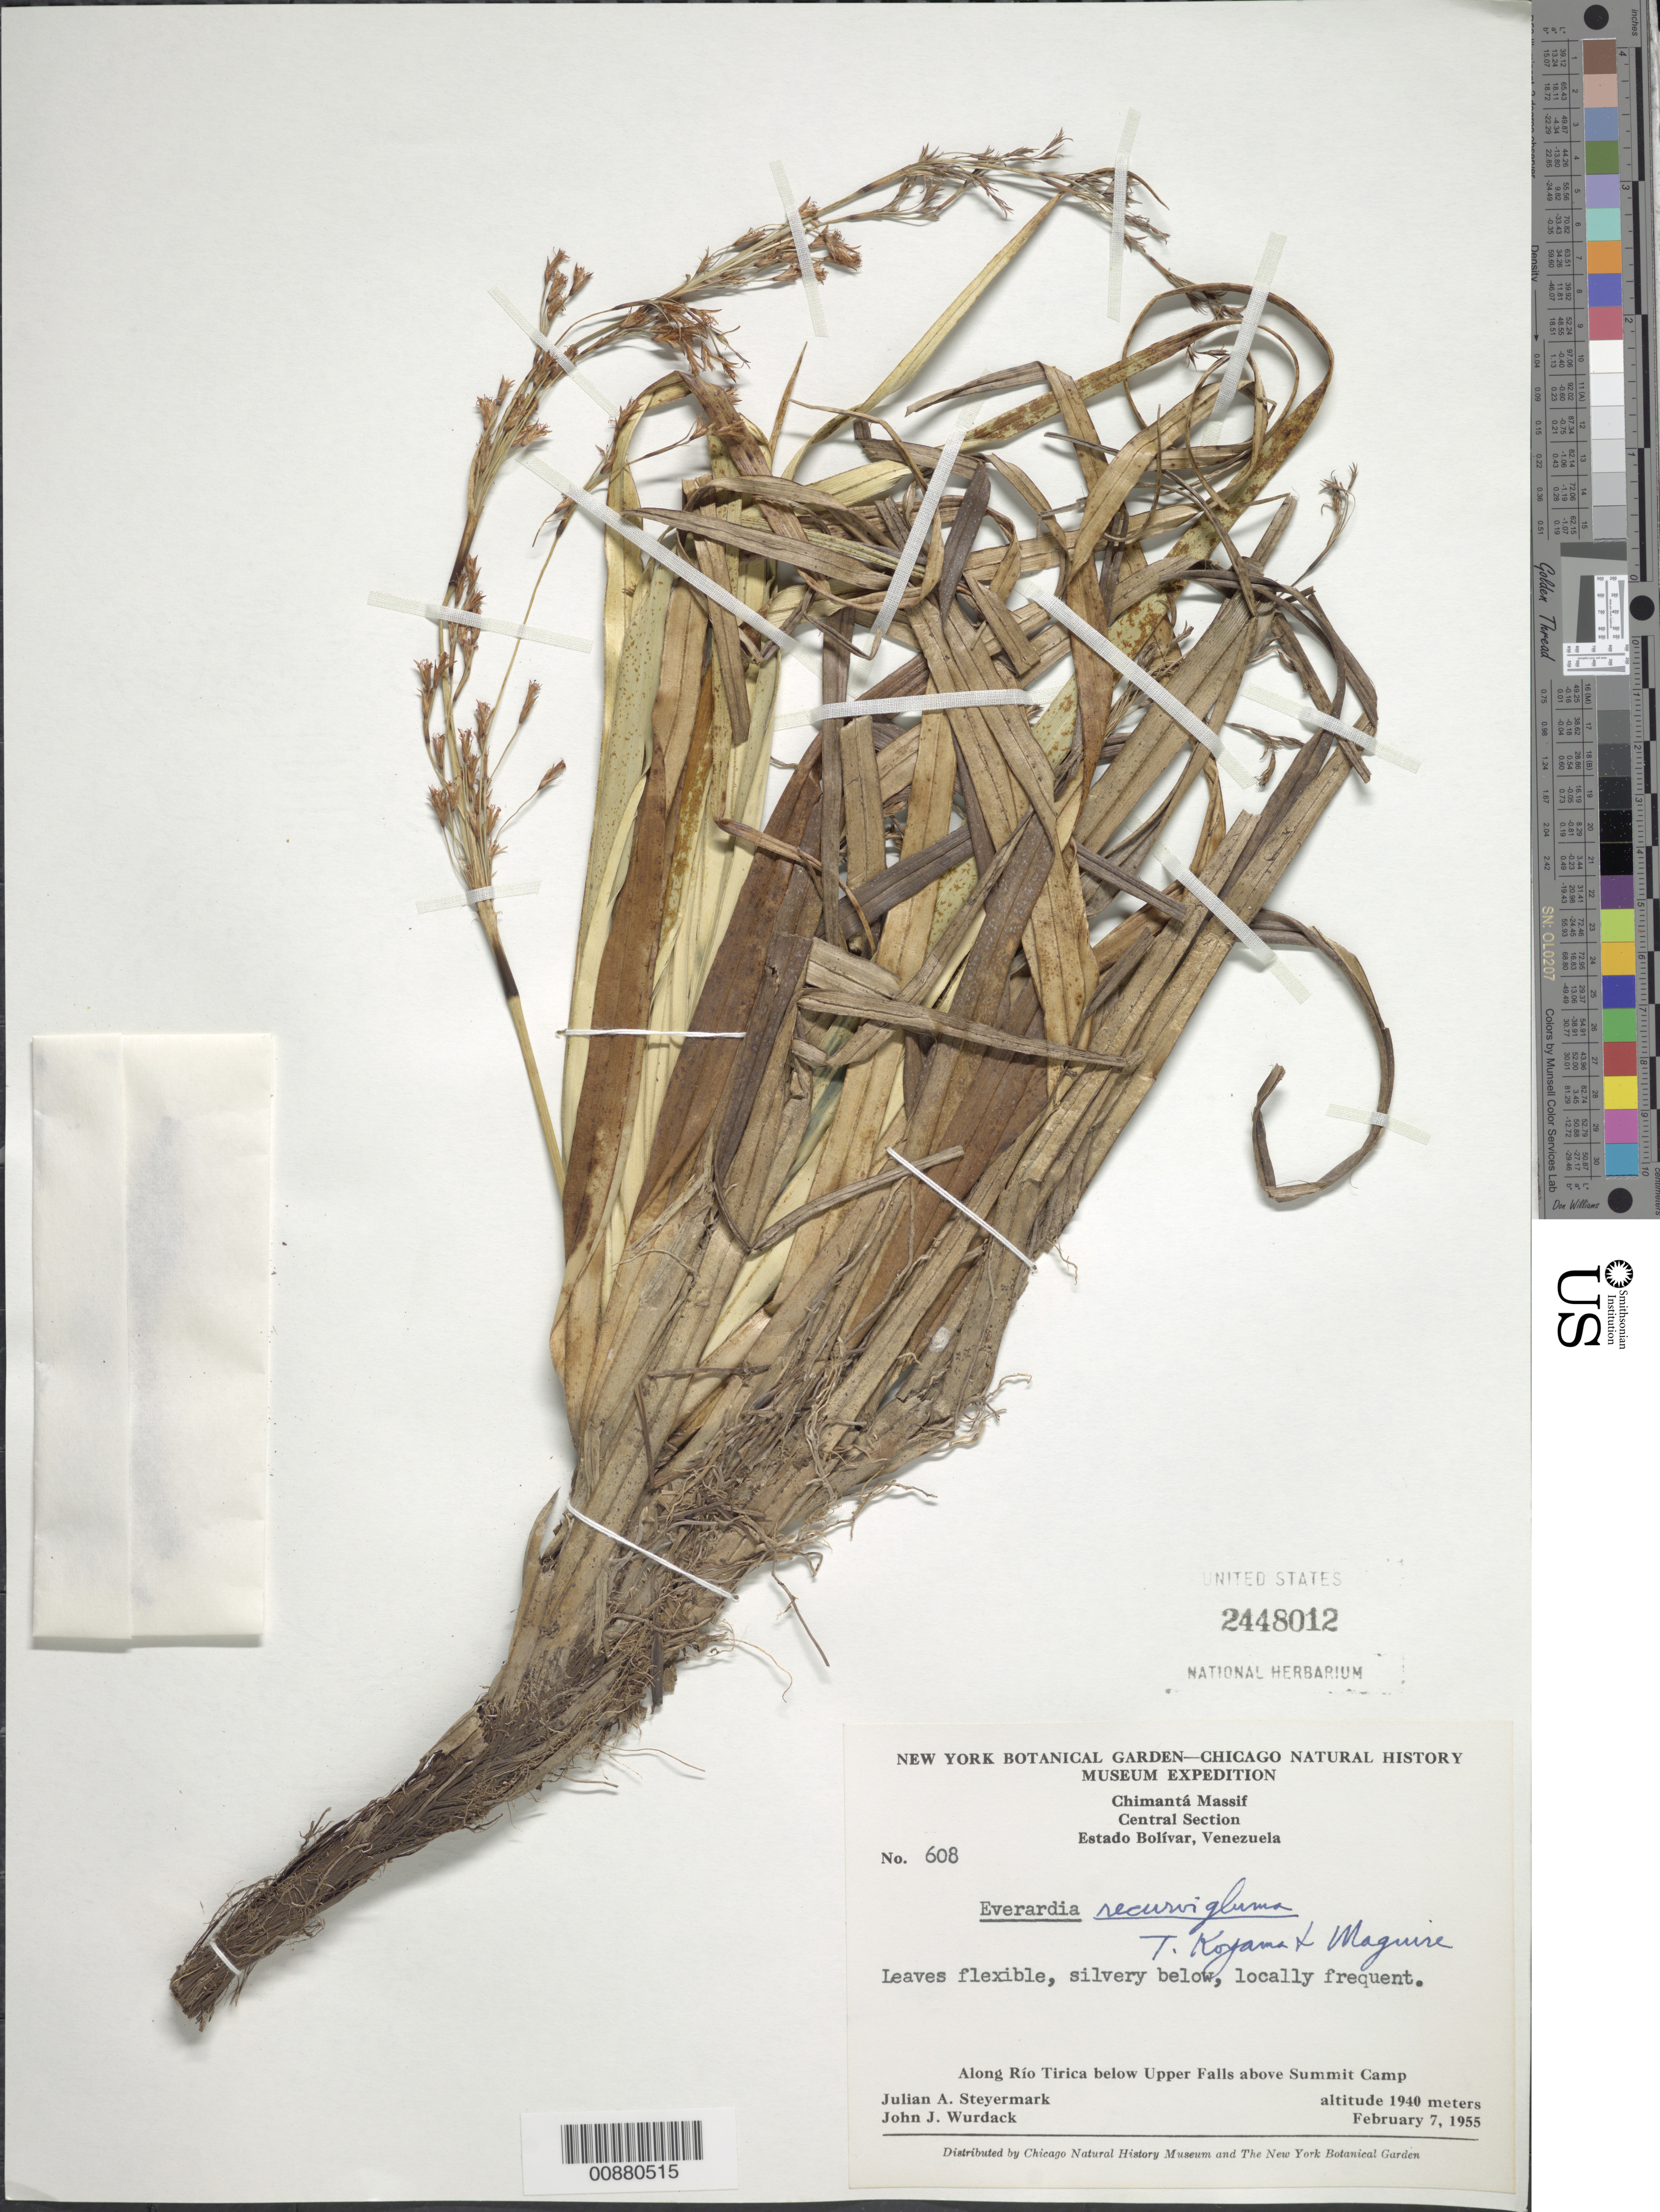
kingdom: Plantae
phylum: Tracheophyta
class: Liliopsida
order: Poales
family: Cyperaceae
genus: Cephalocarpus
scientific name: Cephalocarpus recurviglumis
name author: (T. Koyama & Maguire) S.M. Costa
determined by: Strong, Mark T., (BOT), Smithsonian Institution - National Museum of Natural History (UNITED STATES)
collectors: J. Steyermark & J. J. Wurdack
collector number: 55 608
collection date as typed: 7-Feb-55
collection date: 1955-02-07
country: Venezuela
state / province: Bolívar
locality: Chimantá Massif, Upper Falls of Río Tirica above Summit Camp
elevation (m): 1940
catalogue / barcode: US 2448012